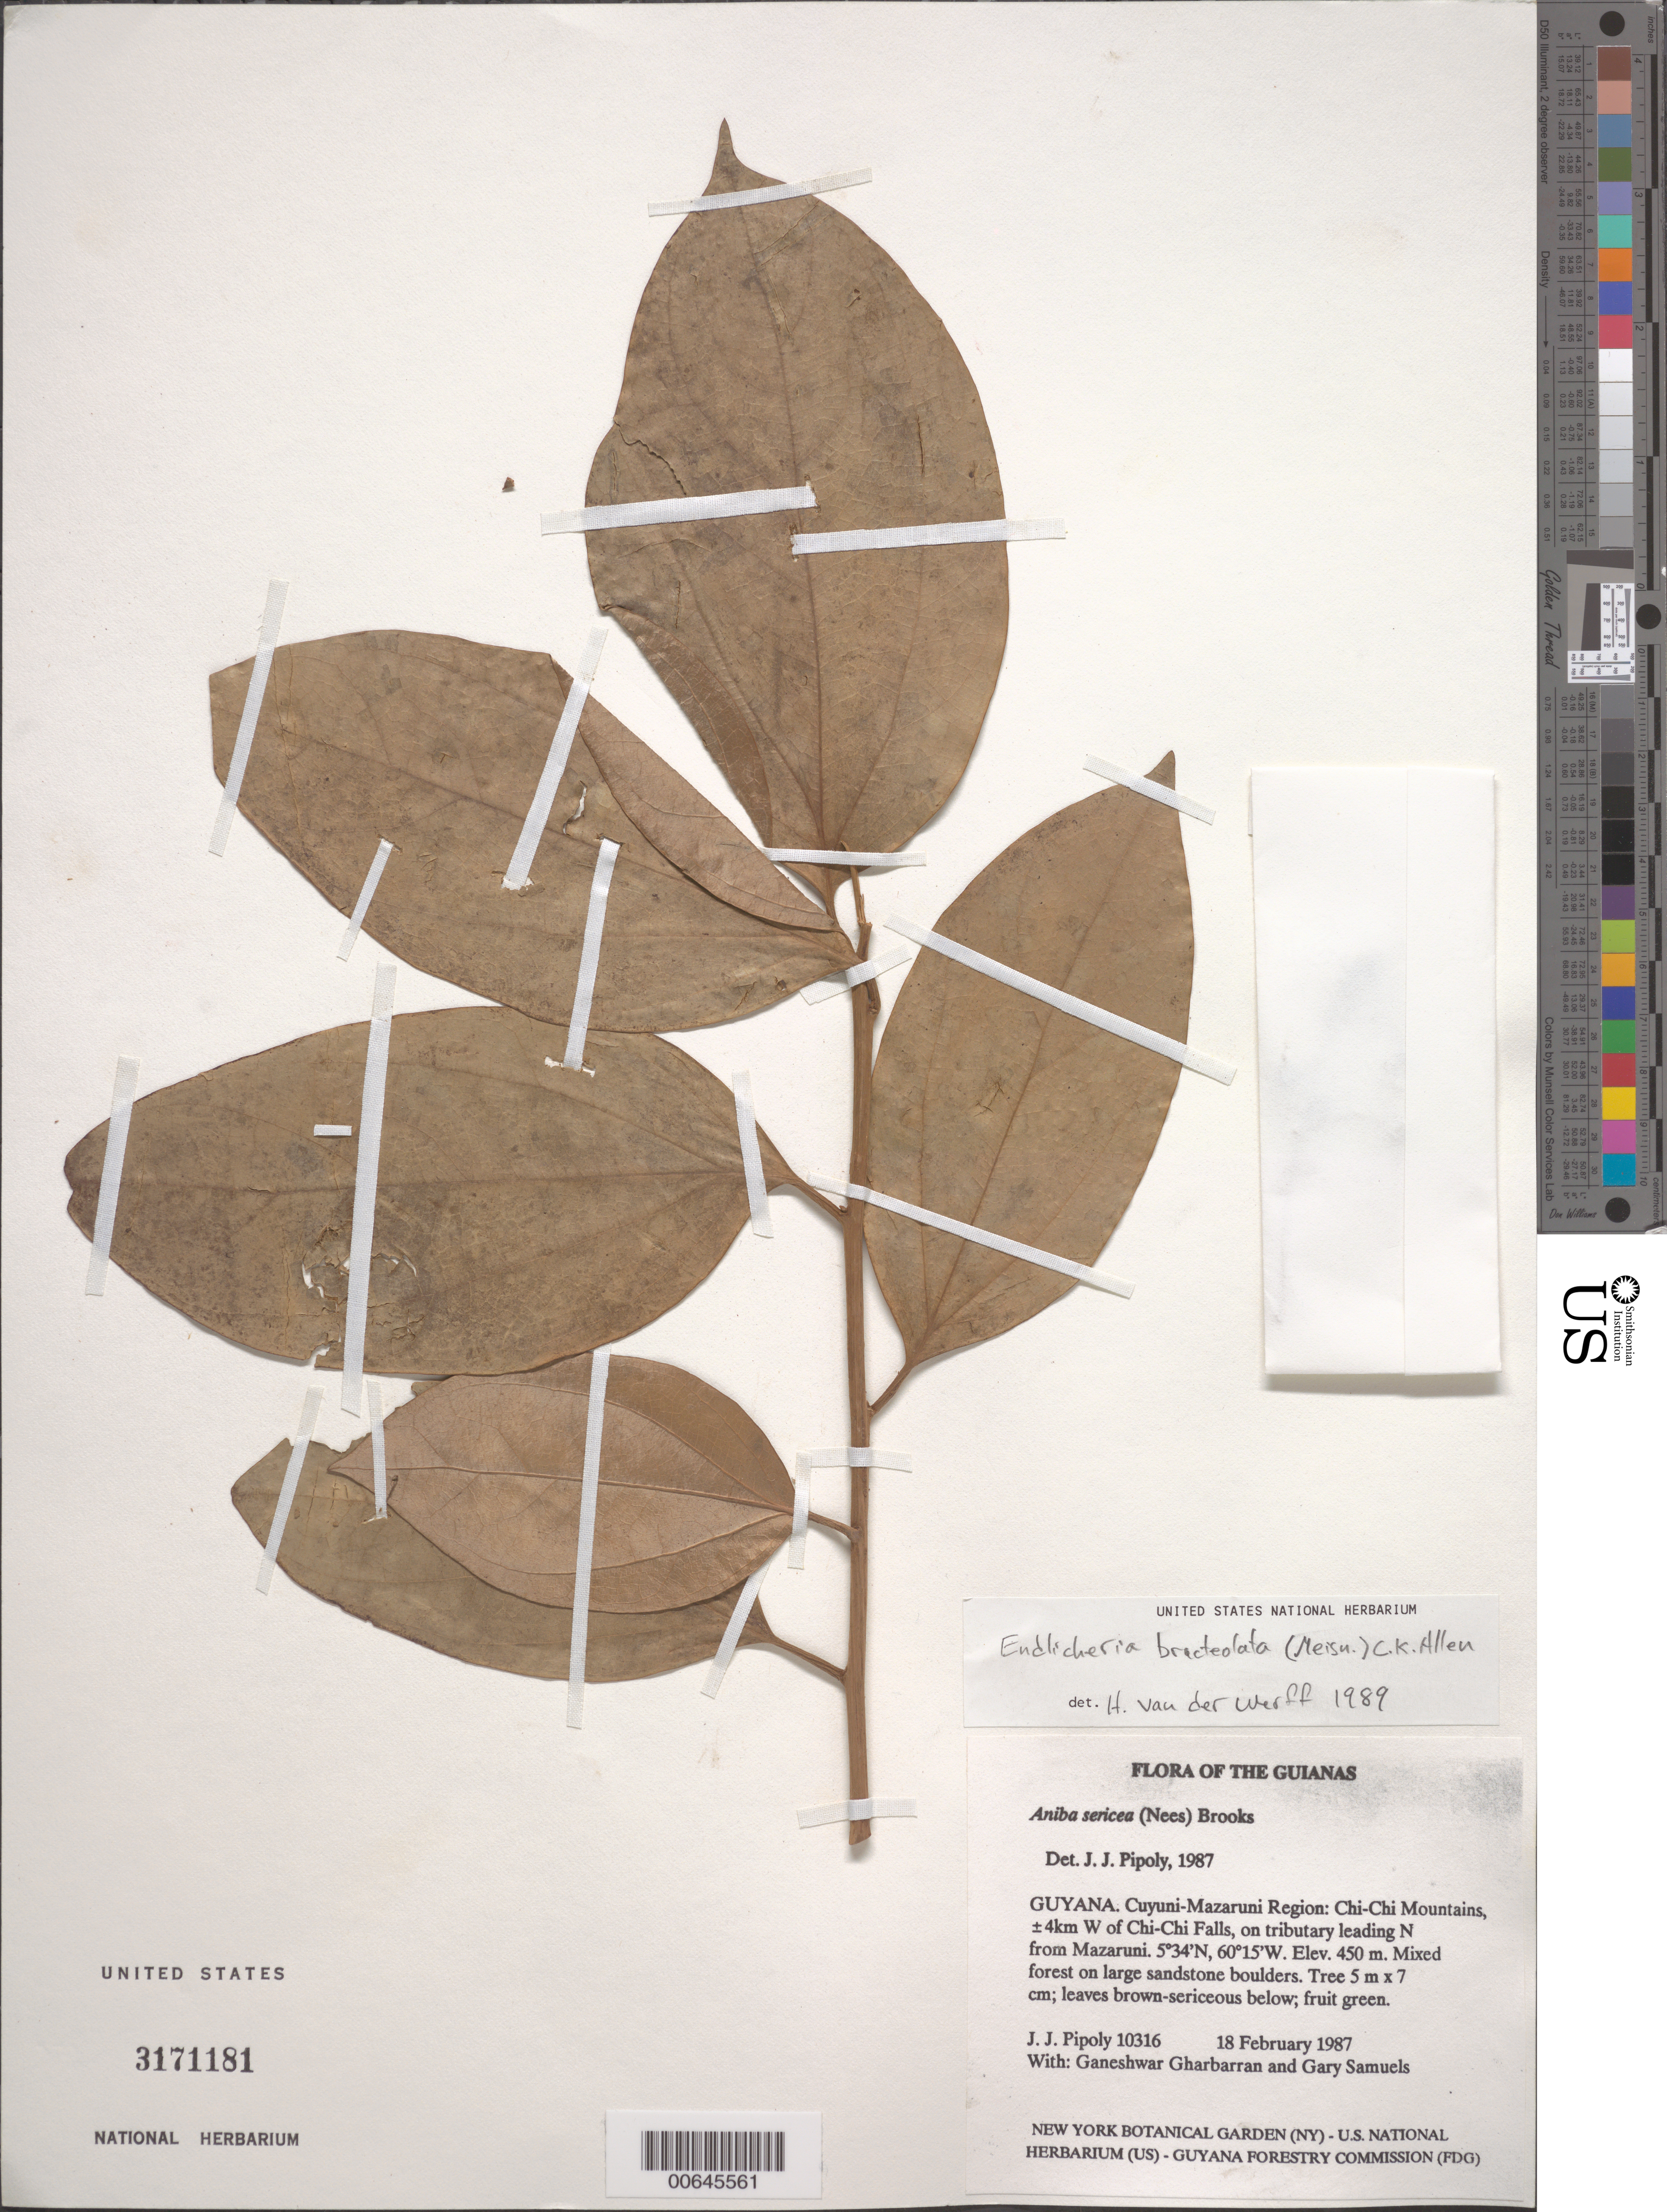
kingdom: Plantae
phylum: Tracheophyta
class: Magnoliopsida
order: Laurales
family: Lauraceae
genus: Endlicheria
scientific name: Endlicheria bracteolata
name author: (Meisn.) C.K. Allen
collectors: J. J. Pipoly, G. Gharbarran & G. Samuels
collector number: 10316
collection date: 1987-02-18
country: Guyana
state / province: Cuyuni-Mazaruni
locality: The Guianas. Cuyuni-Mazaruni Region: Chi-Chi Mountains, ±4km W of Chi-Chi Falls, on tributary leading N from Mazaruni.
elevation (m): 450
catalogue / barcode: US 3171181